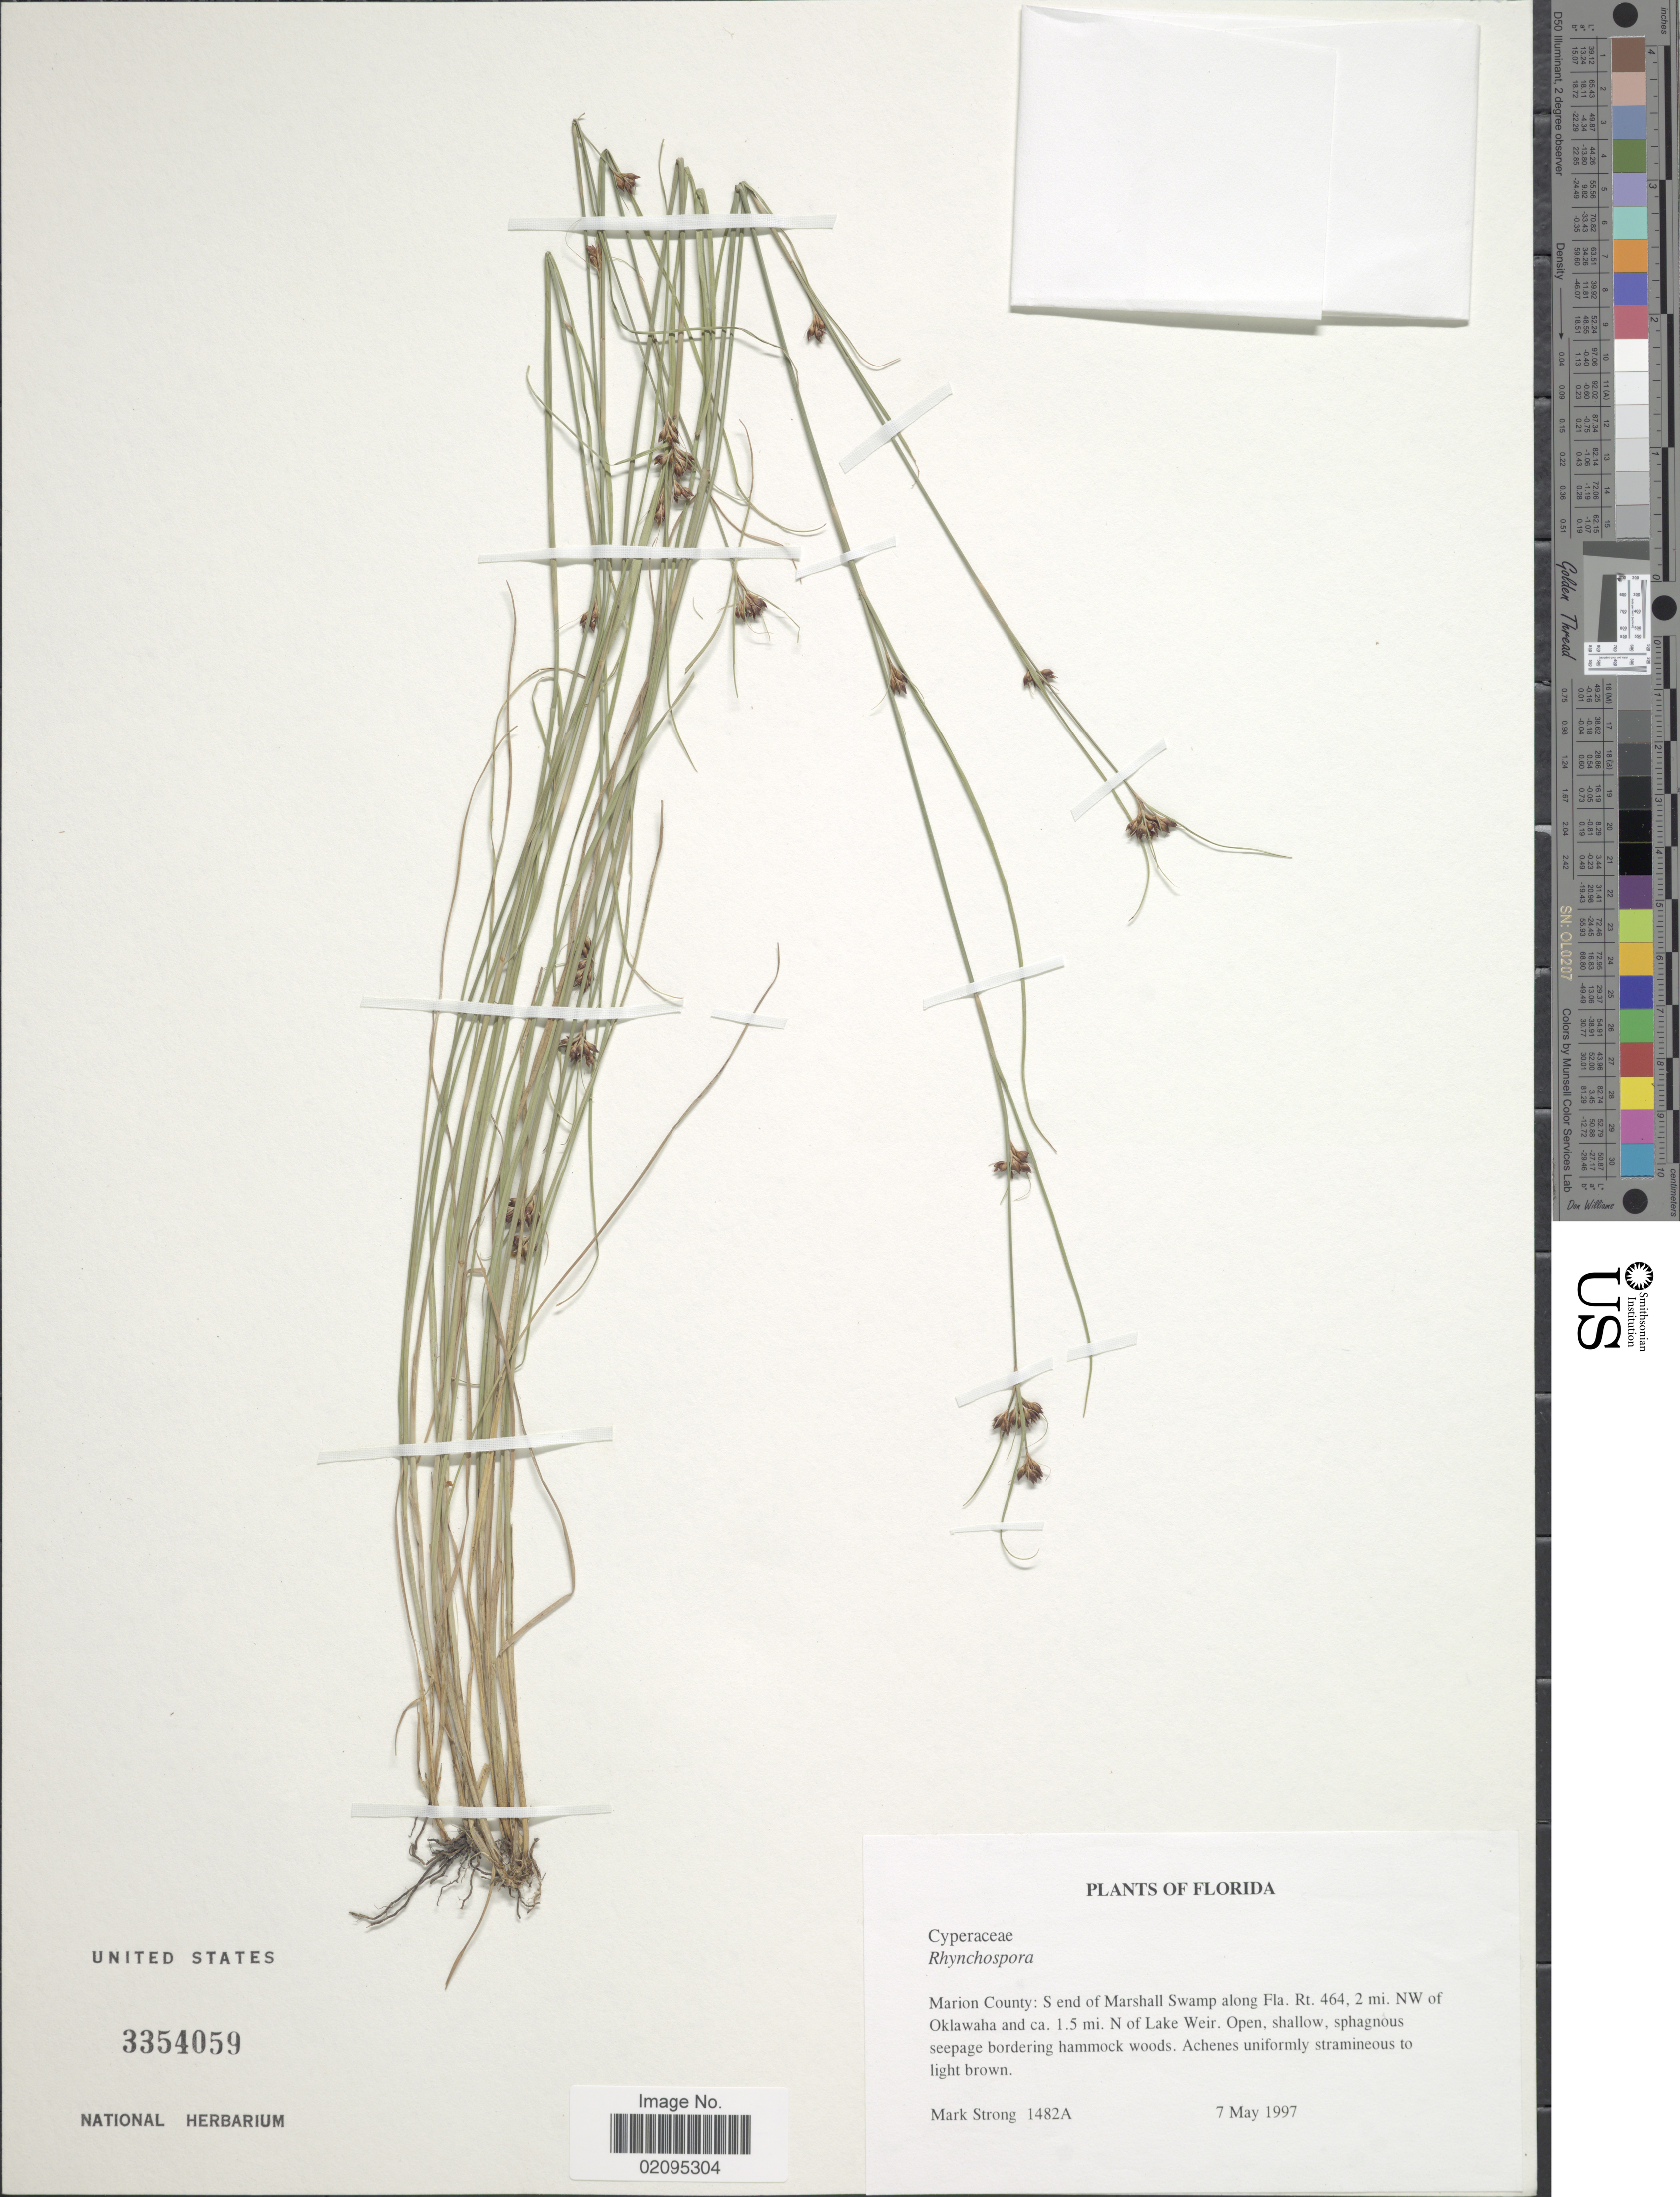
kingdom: Plantae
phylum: Tracheophyta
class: Liliopsida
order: Poales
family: Cyperaceae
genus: Rhynchospora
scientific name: Rhynchospora wrightiana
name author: Boeckeler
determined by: Strong, Mark T., (BOT), Smithsonian Institution - National Museum of Natural History (UNITED STATES)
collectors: M. T. Strong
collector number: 1482A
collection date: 1997-05-07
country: United States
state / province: Florida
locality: Marion County: S end of Marshall Swamp along Fla. Rt. 464, 2 mi. NW of Oklawaha and ca. 1.5 mi. N of Lake Weir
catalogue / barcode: US 3354059